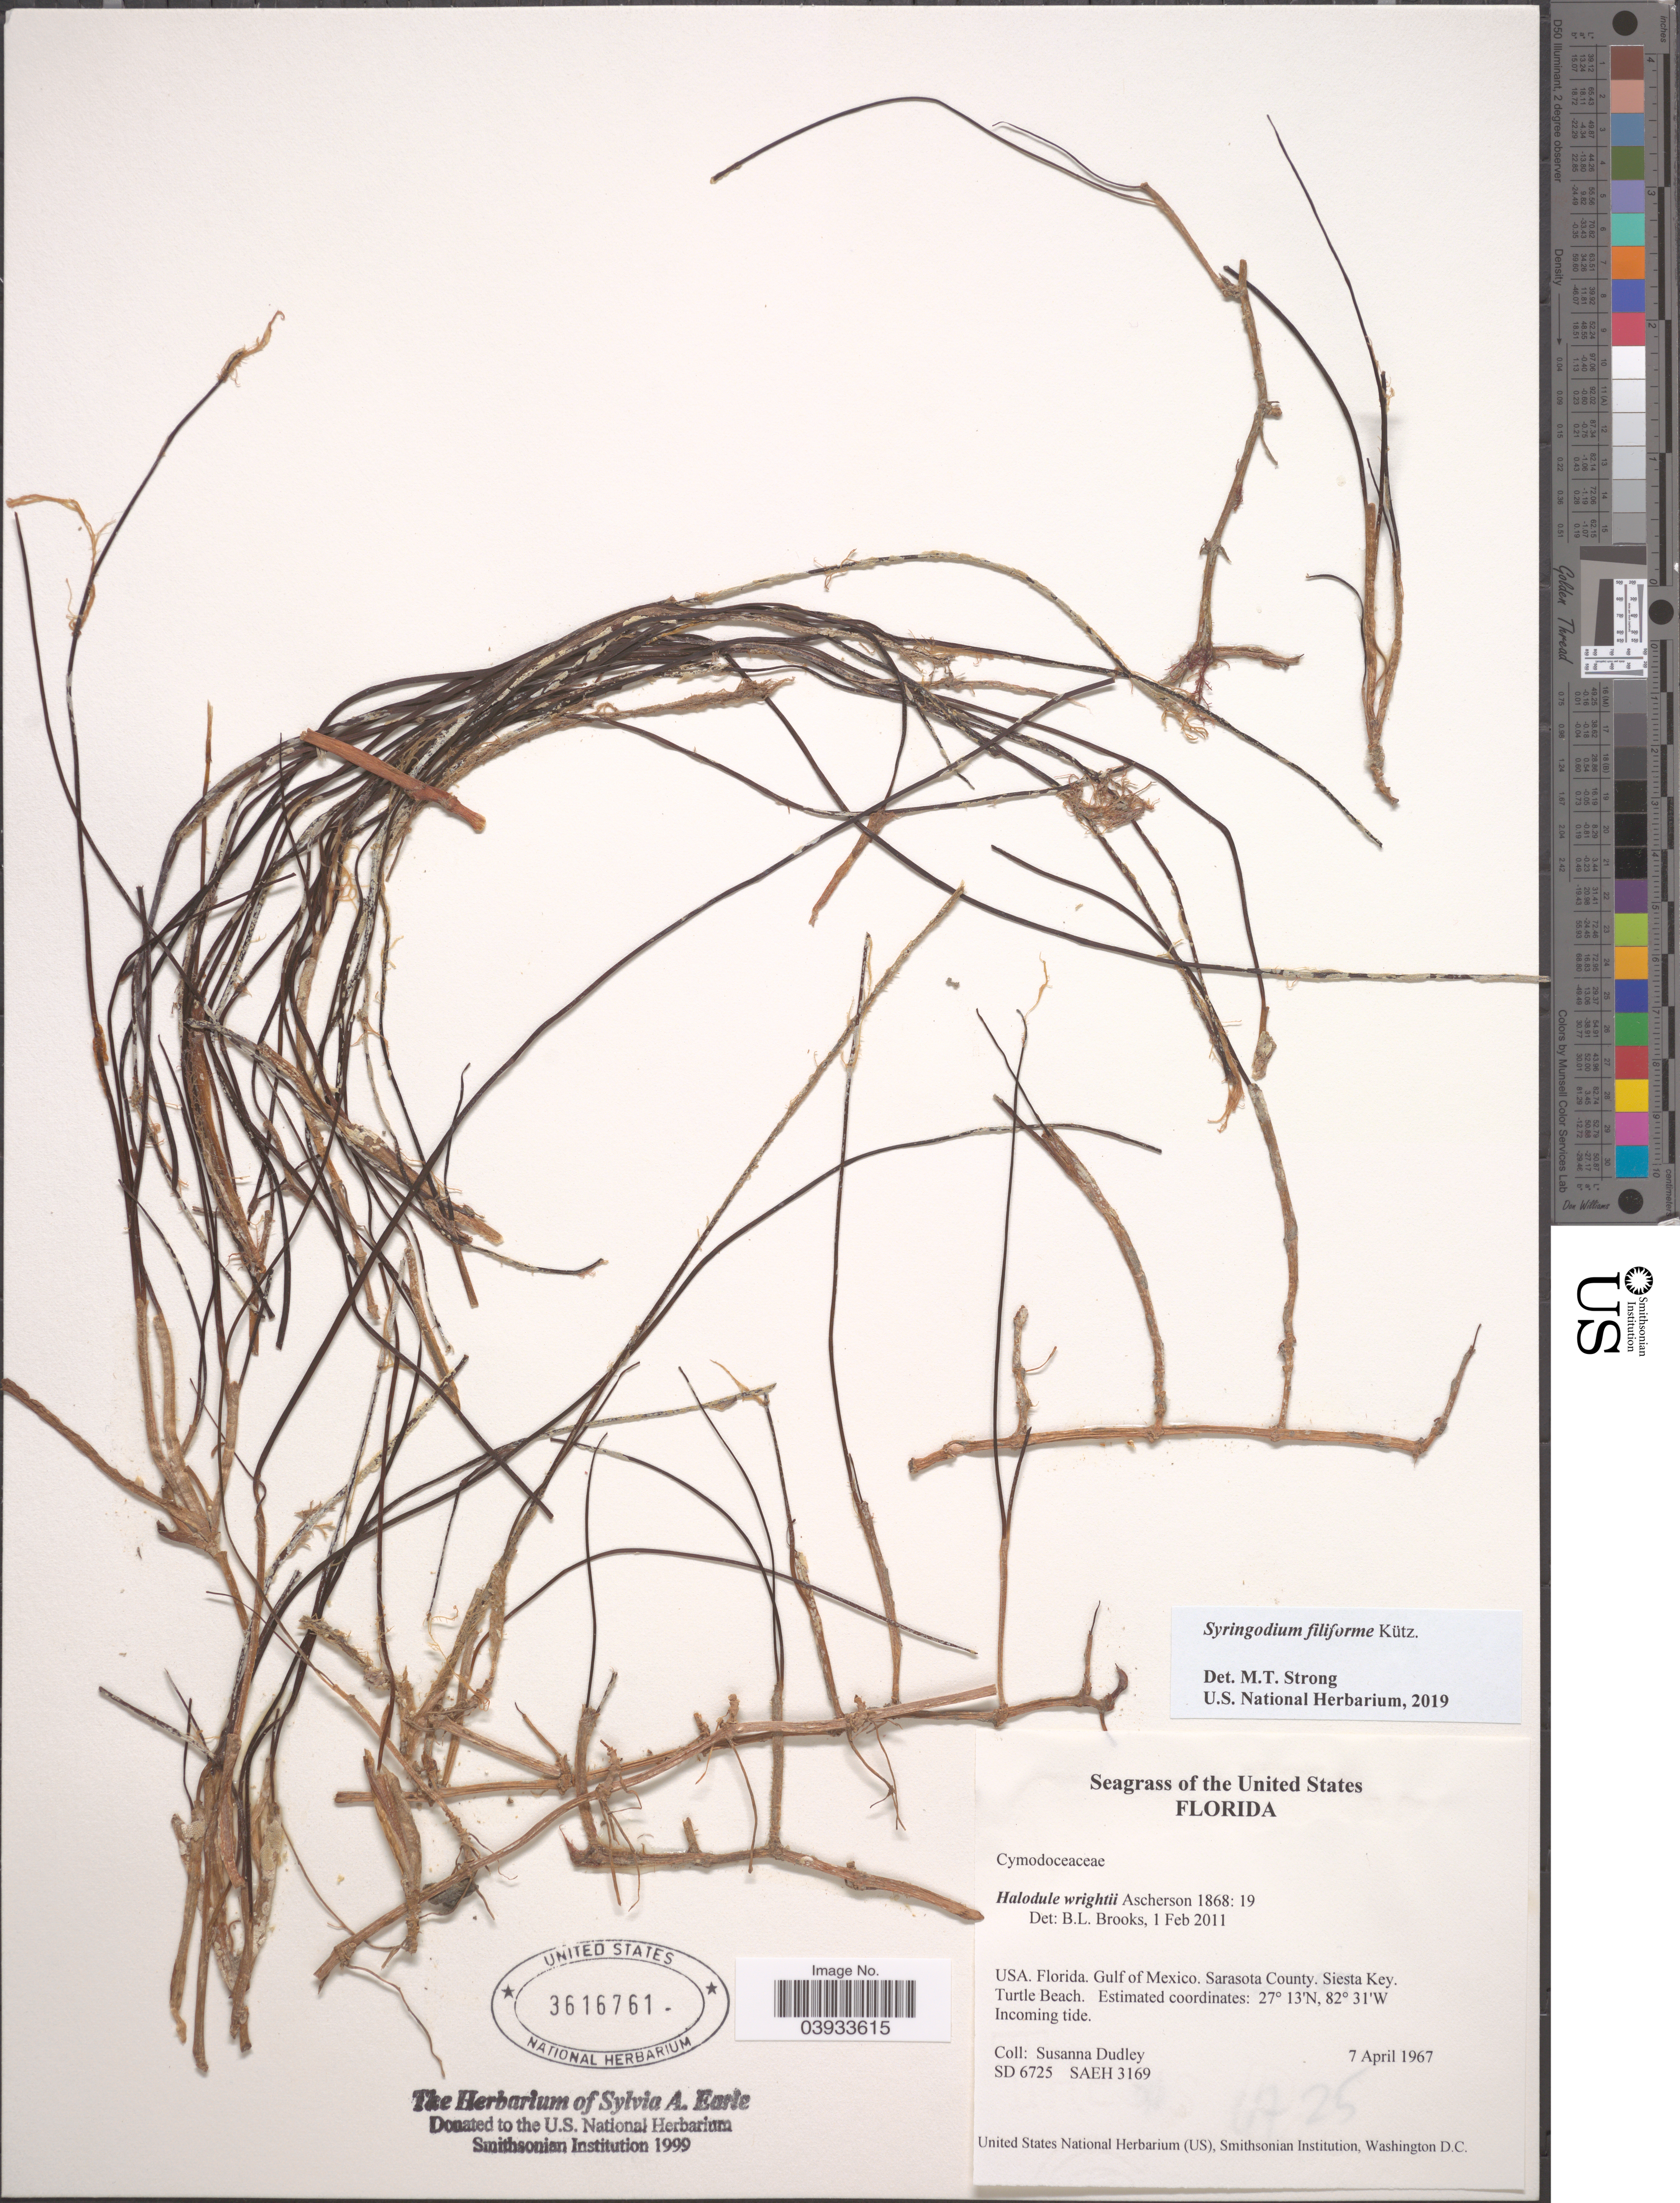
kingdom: Plantae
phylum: Tracheophyta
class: Liliopsida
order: Alismatales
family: Cymodoceaceae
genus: Syringodium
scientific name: Syringodium filiforme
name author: Kütz.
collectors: S. Dudley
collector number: SD6725/SAEH3169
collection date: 1967-04-07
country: United States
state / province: Florida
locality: Gulf of Mexico. Sarasota County. Siesta Key. Turtle Beach.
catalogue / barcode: US 3616761